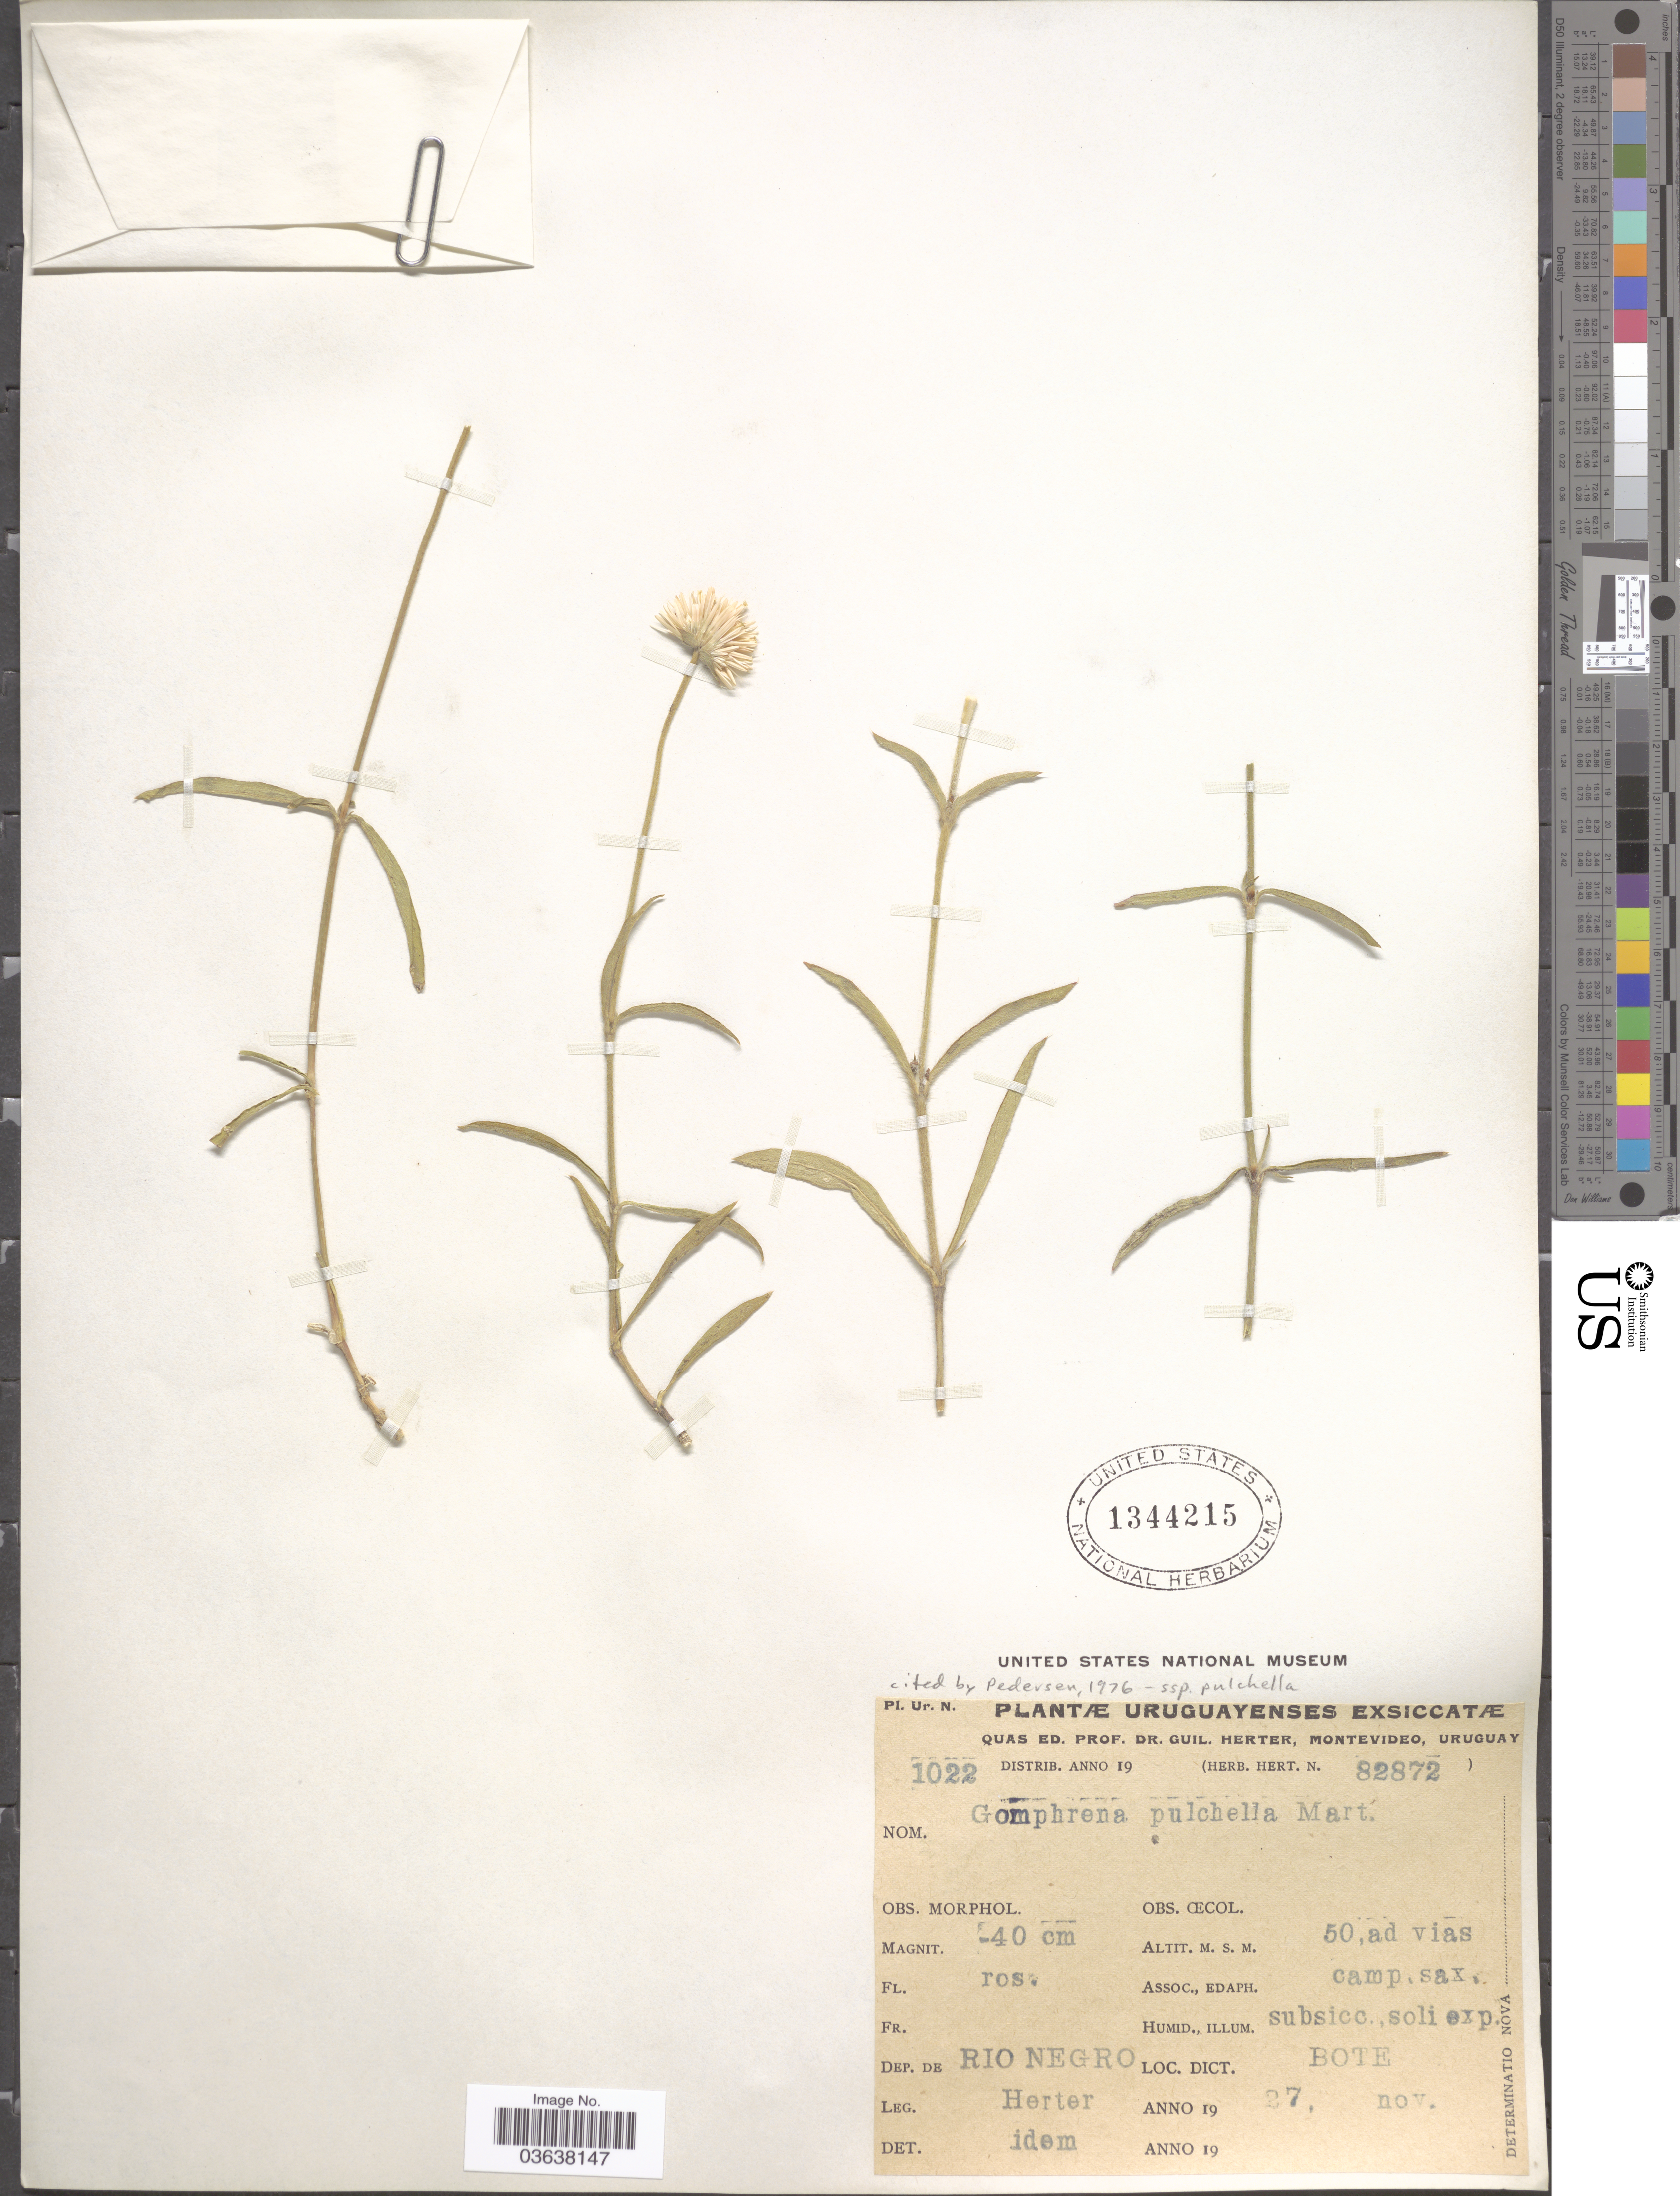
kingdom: Plantae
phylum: Tracheophyta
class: Magnoliopsida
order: Caryophyllales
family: Amaranthaceae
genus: Gomphrena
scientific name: Gomphrena pulchella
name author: Mart.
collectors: G. Herter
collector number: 1022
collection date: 1927-11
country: Uruguay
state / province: Rio Negro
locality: Dep. de Rio Negro.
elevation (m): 50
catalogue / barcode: US 1344215